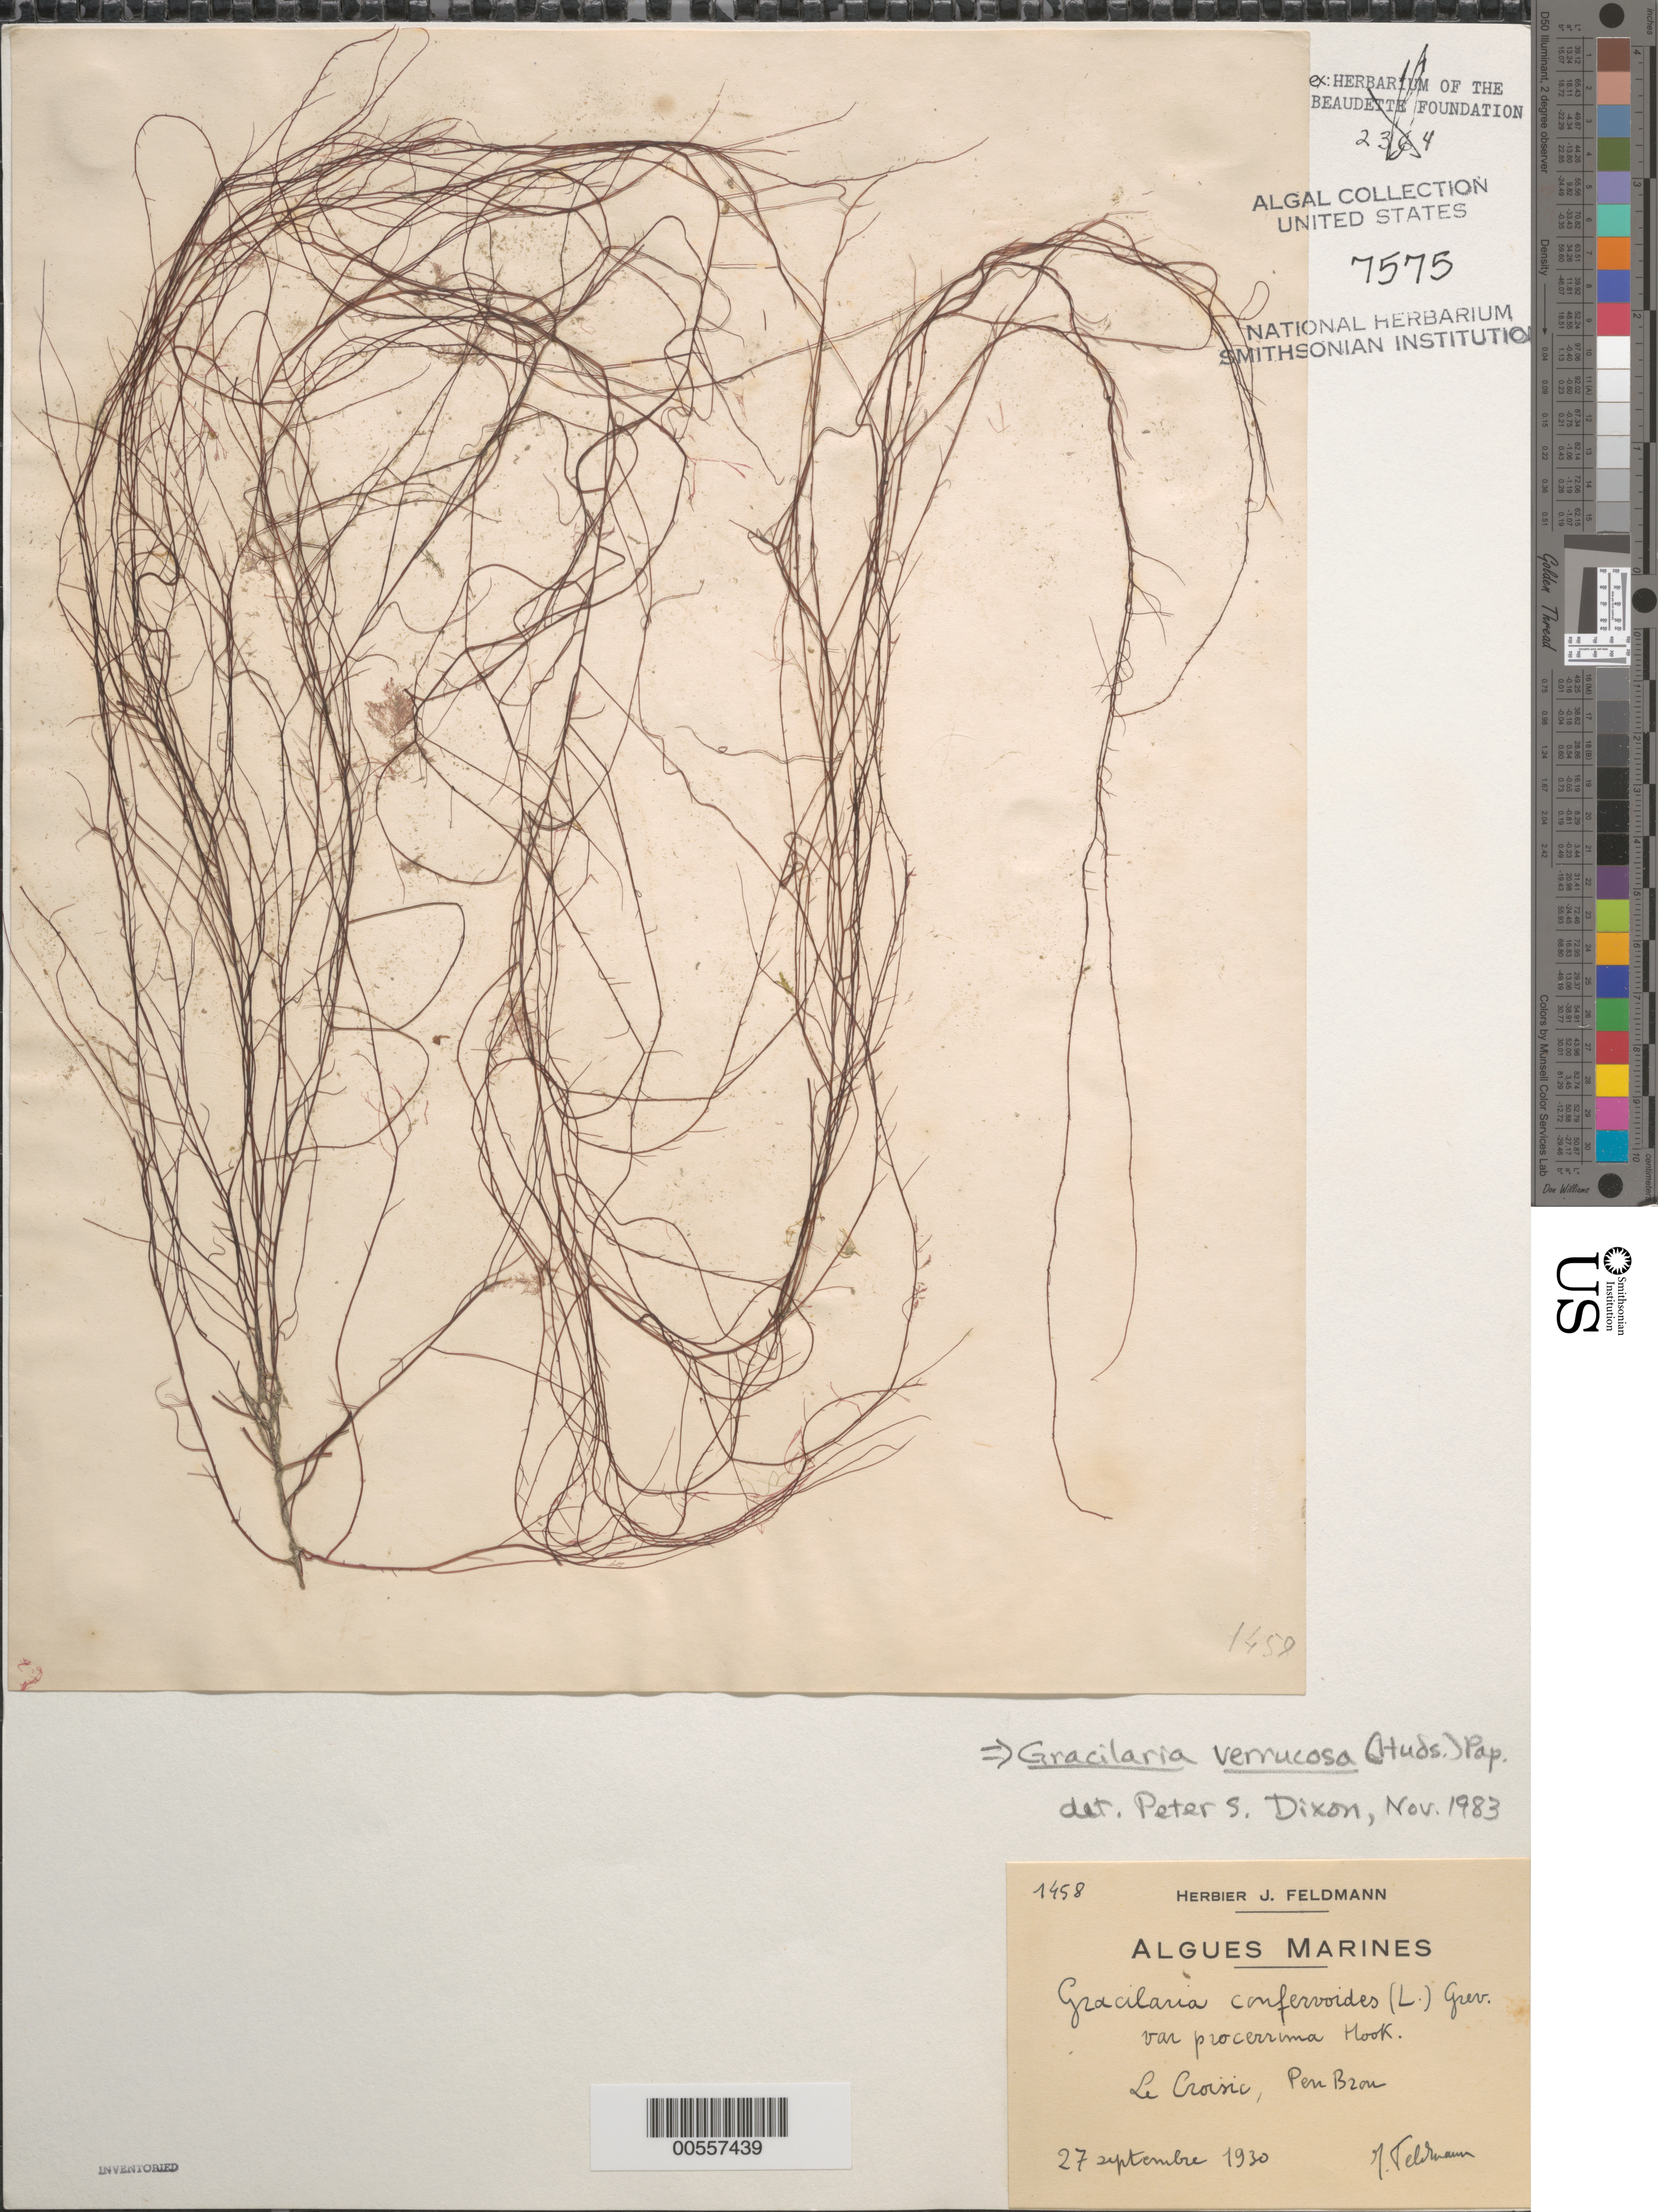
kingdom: Plantae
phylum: Rhodophyta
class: Florideophyceae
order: Gracilariales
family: Gracilariaceae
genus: Gracilariopsis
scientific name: Gracilariopsis longissima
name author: (S.G. Gmel.) Steentoft et al.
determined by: Algae name updating Project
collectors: J. Feldmann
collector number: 1458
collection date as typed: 27 Sep 1930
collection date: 1930-09-27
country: France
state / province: Pays de la Loire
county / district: Loire-Atlantique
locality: Le Croisic, Pen Bron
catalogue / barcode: US 7575